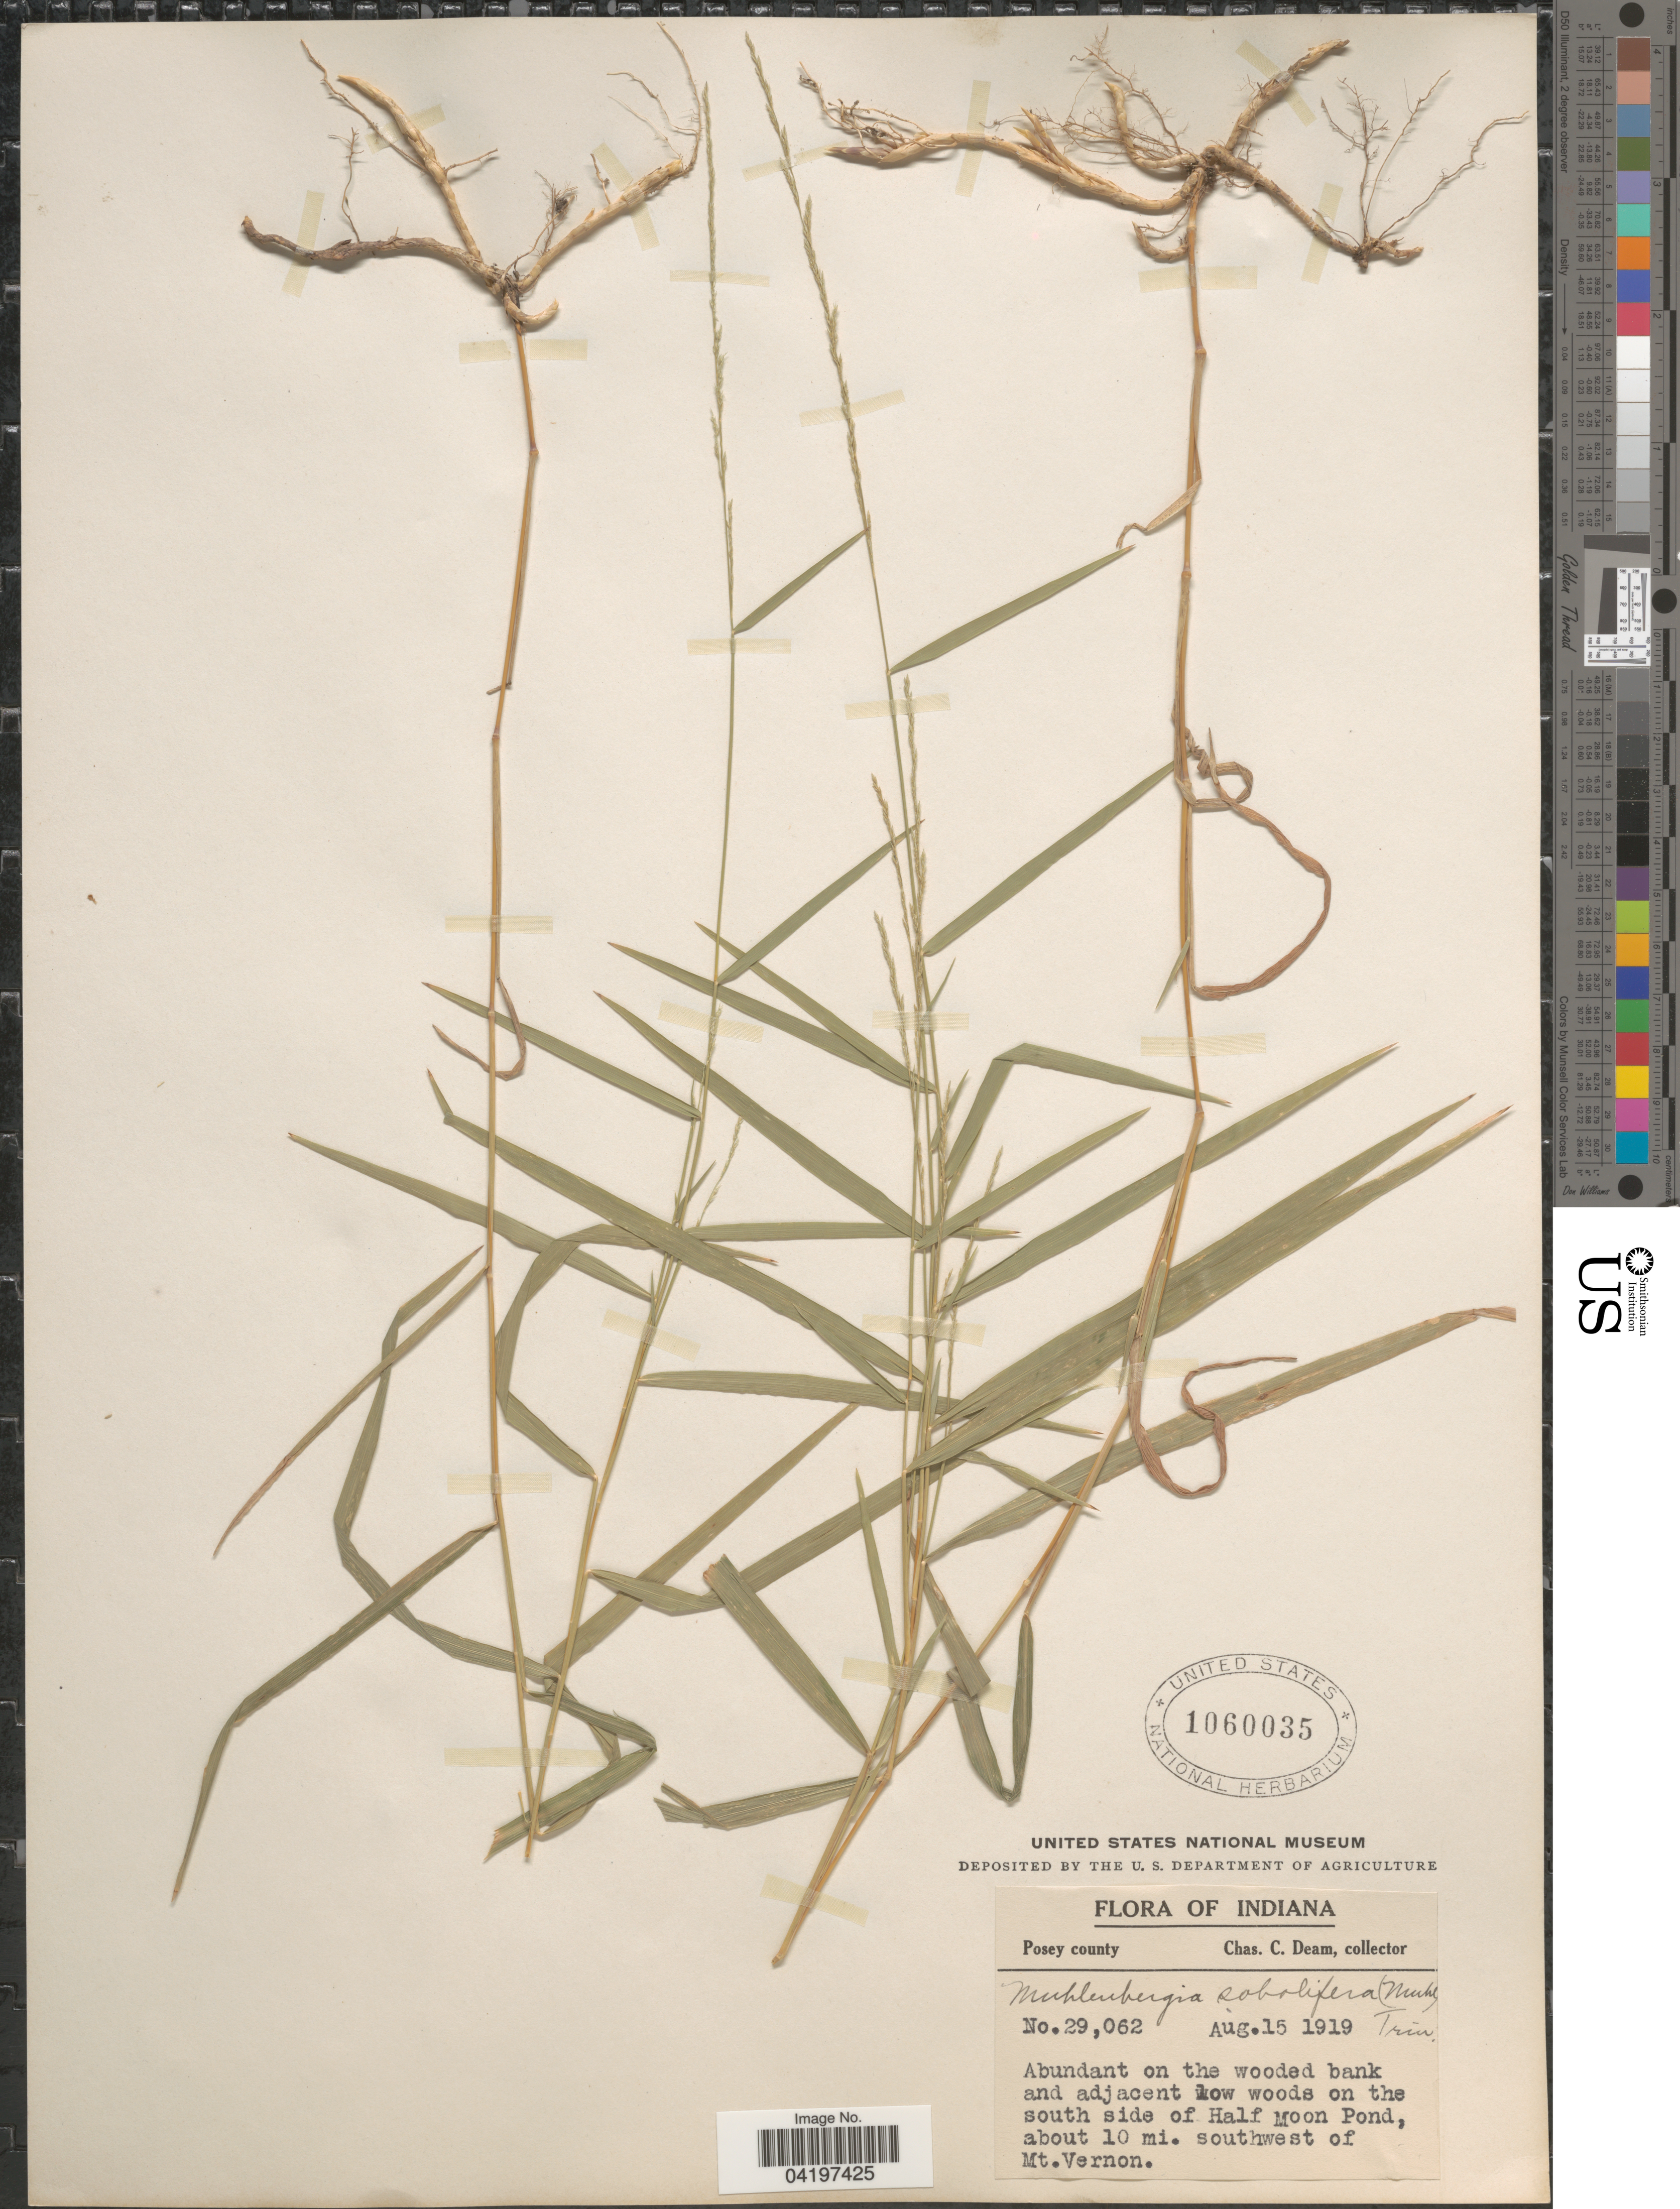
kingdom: Plantae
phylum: Tracheophyta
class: Liliopsida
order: Poales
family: Poaceae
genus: Muhlenbergia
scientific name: Muhlenbergia sobolifera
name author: (Muhl. ex Willd.) Trin.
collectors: C. C. Deam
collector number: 29062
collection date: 1919-08-15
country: United States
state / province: Indiana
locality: Posey county. Abundant on the wooded bank and adjacent low woods on the south side of Half Moon Pond, about 10 mi. southwest of Mt. Vernon.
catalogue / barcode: US 1060035